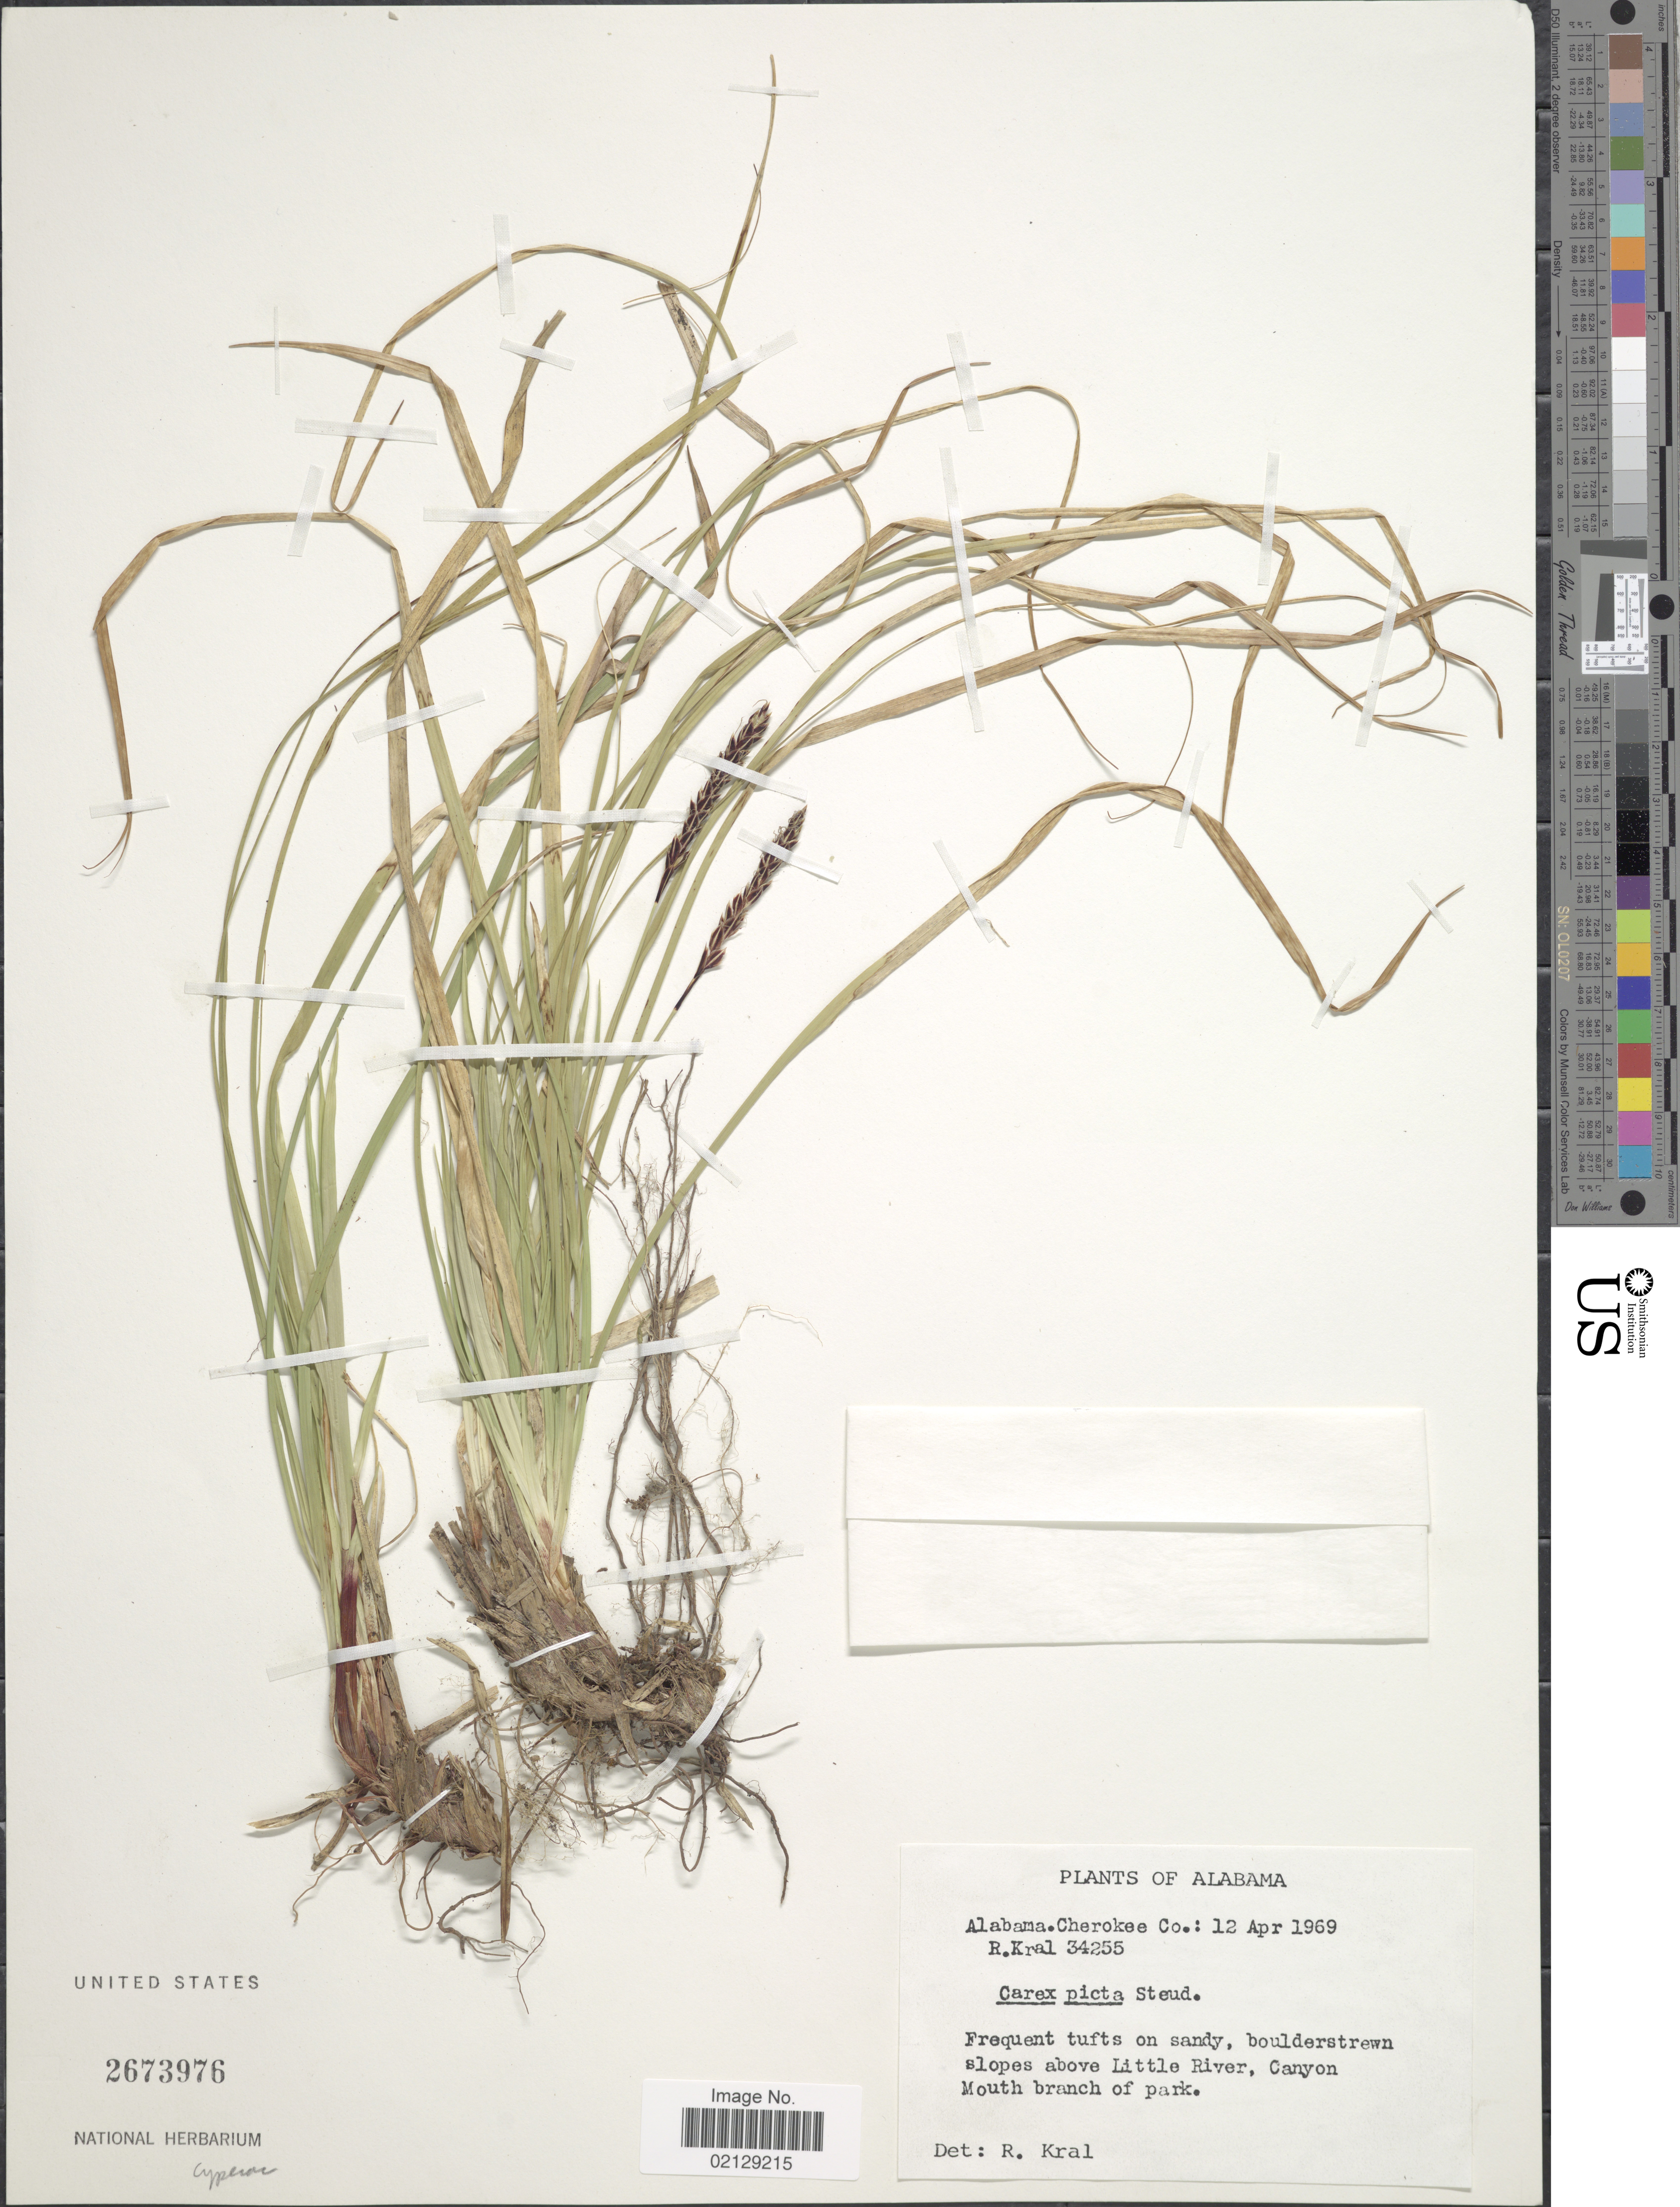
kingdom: Plantae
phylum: Tracheophyta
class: Liliopsida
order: Poales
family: Cyperaceae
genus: Carex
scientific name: Carex picta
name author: Steud.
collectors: R. Kral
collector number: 34255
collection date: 1969-04-12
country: United States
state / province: Alabama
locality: Cherokee Co., boulderstrewn slopes above Little River, Canyon Mouth branch of park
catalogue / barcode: US 2673976